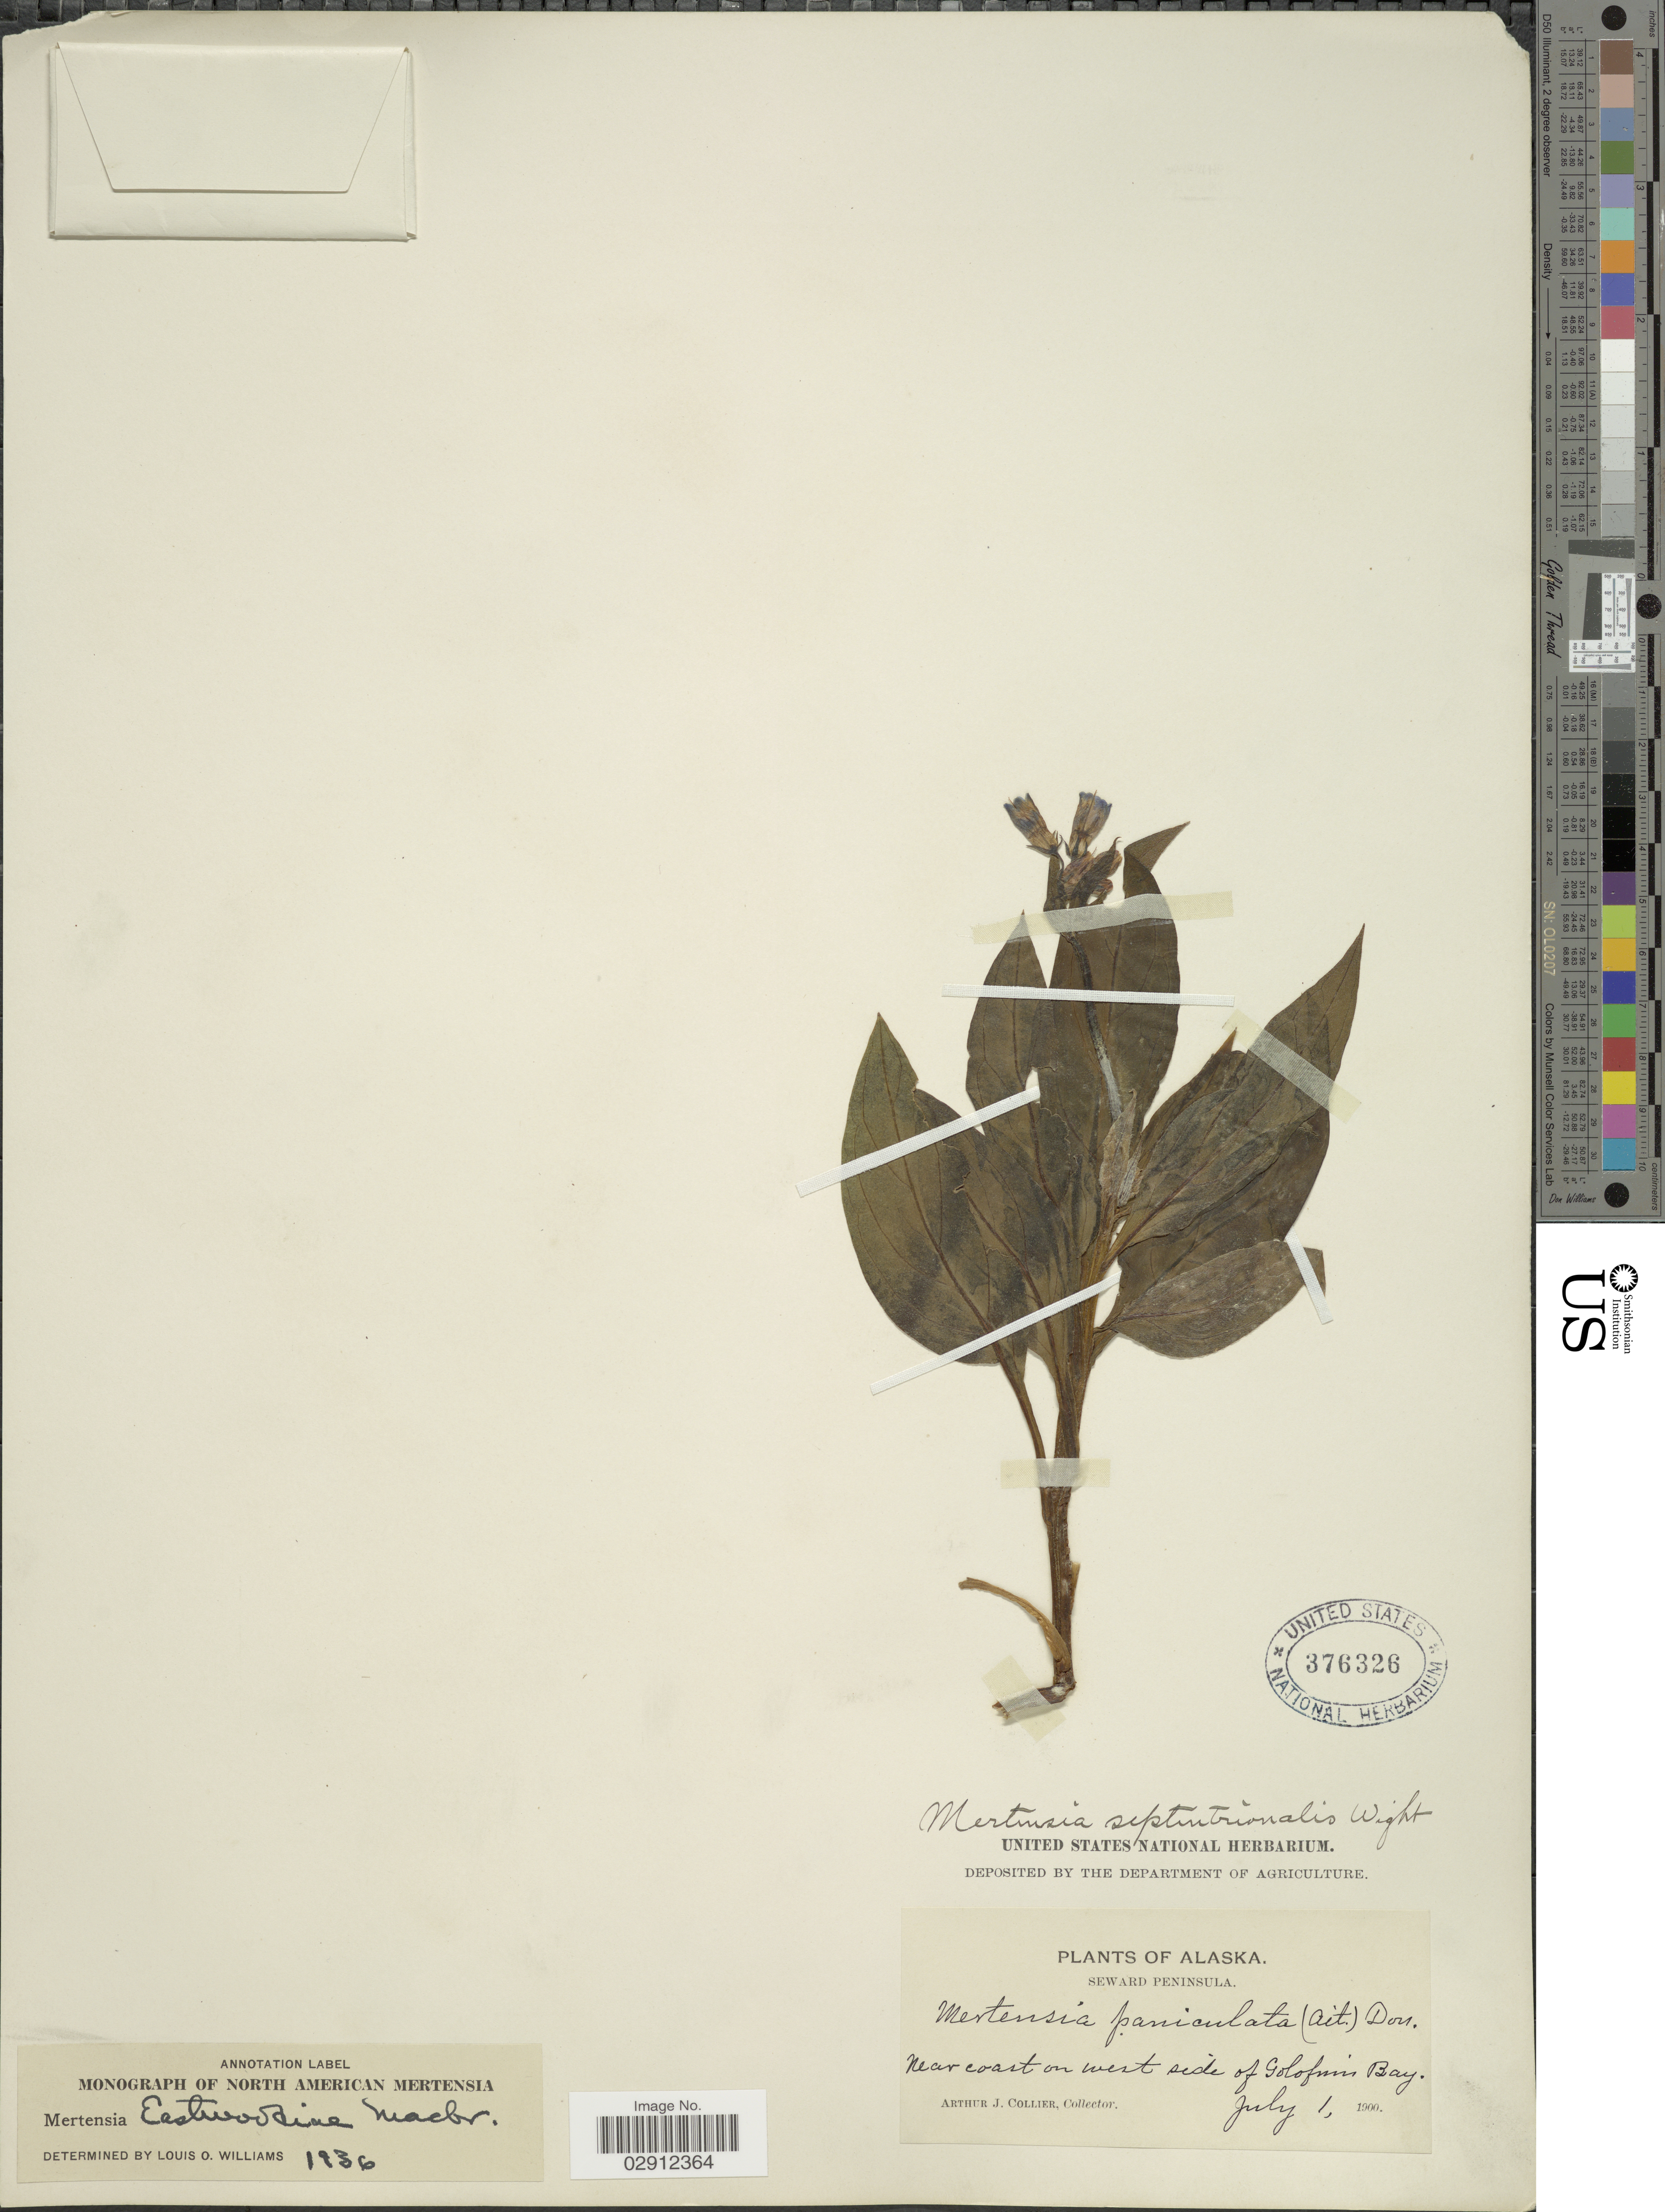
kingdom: Plantae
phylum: Tracheophyta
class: Magnoliopsida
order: Boraginales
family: Boraginaceae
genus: Mertensia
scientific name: Mertensia eastwoodiae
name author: J.F. Macbr.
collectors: A. Collier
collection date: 1900-07-01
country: United States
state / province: Alaska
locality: Seward Peninsula. Near coast on west side of Golofinn Bay.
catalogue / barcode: US 376326